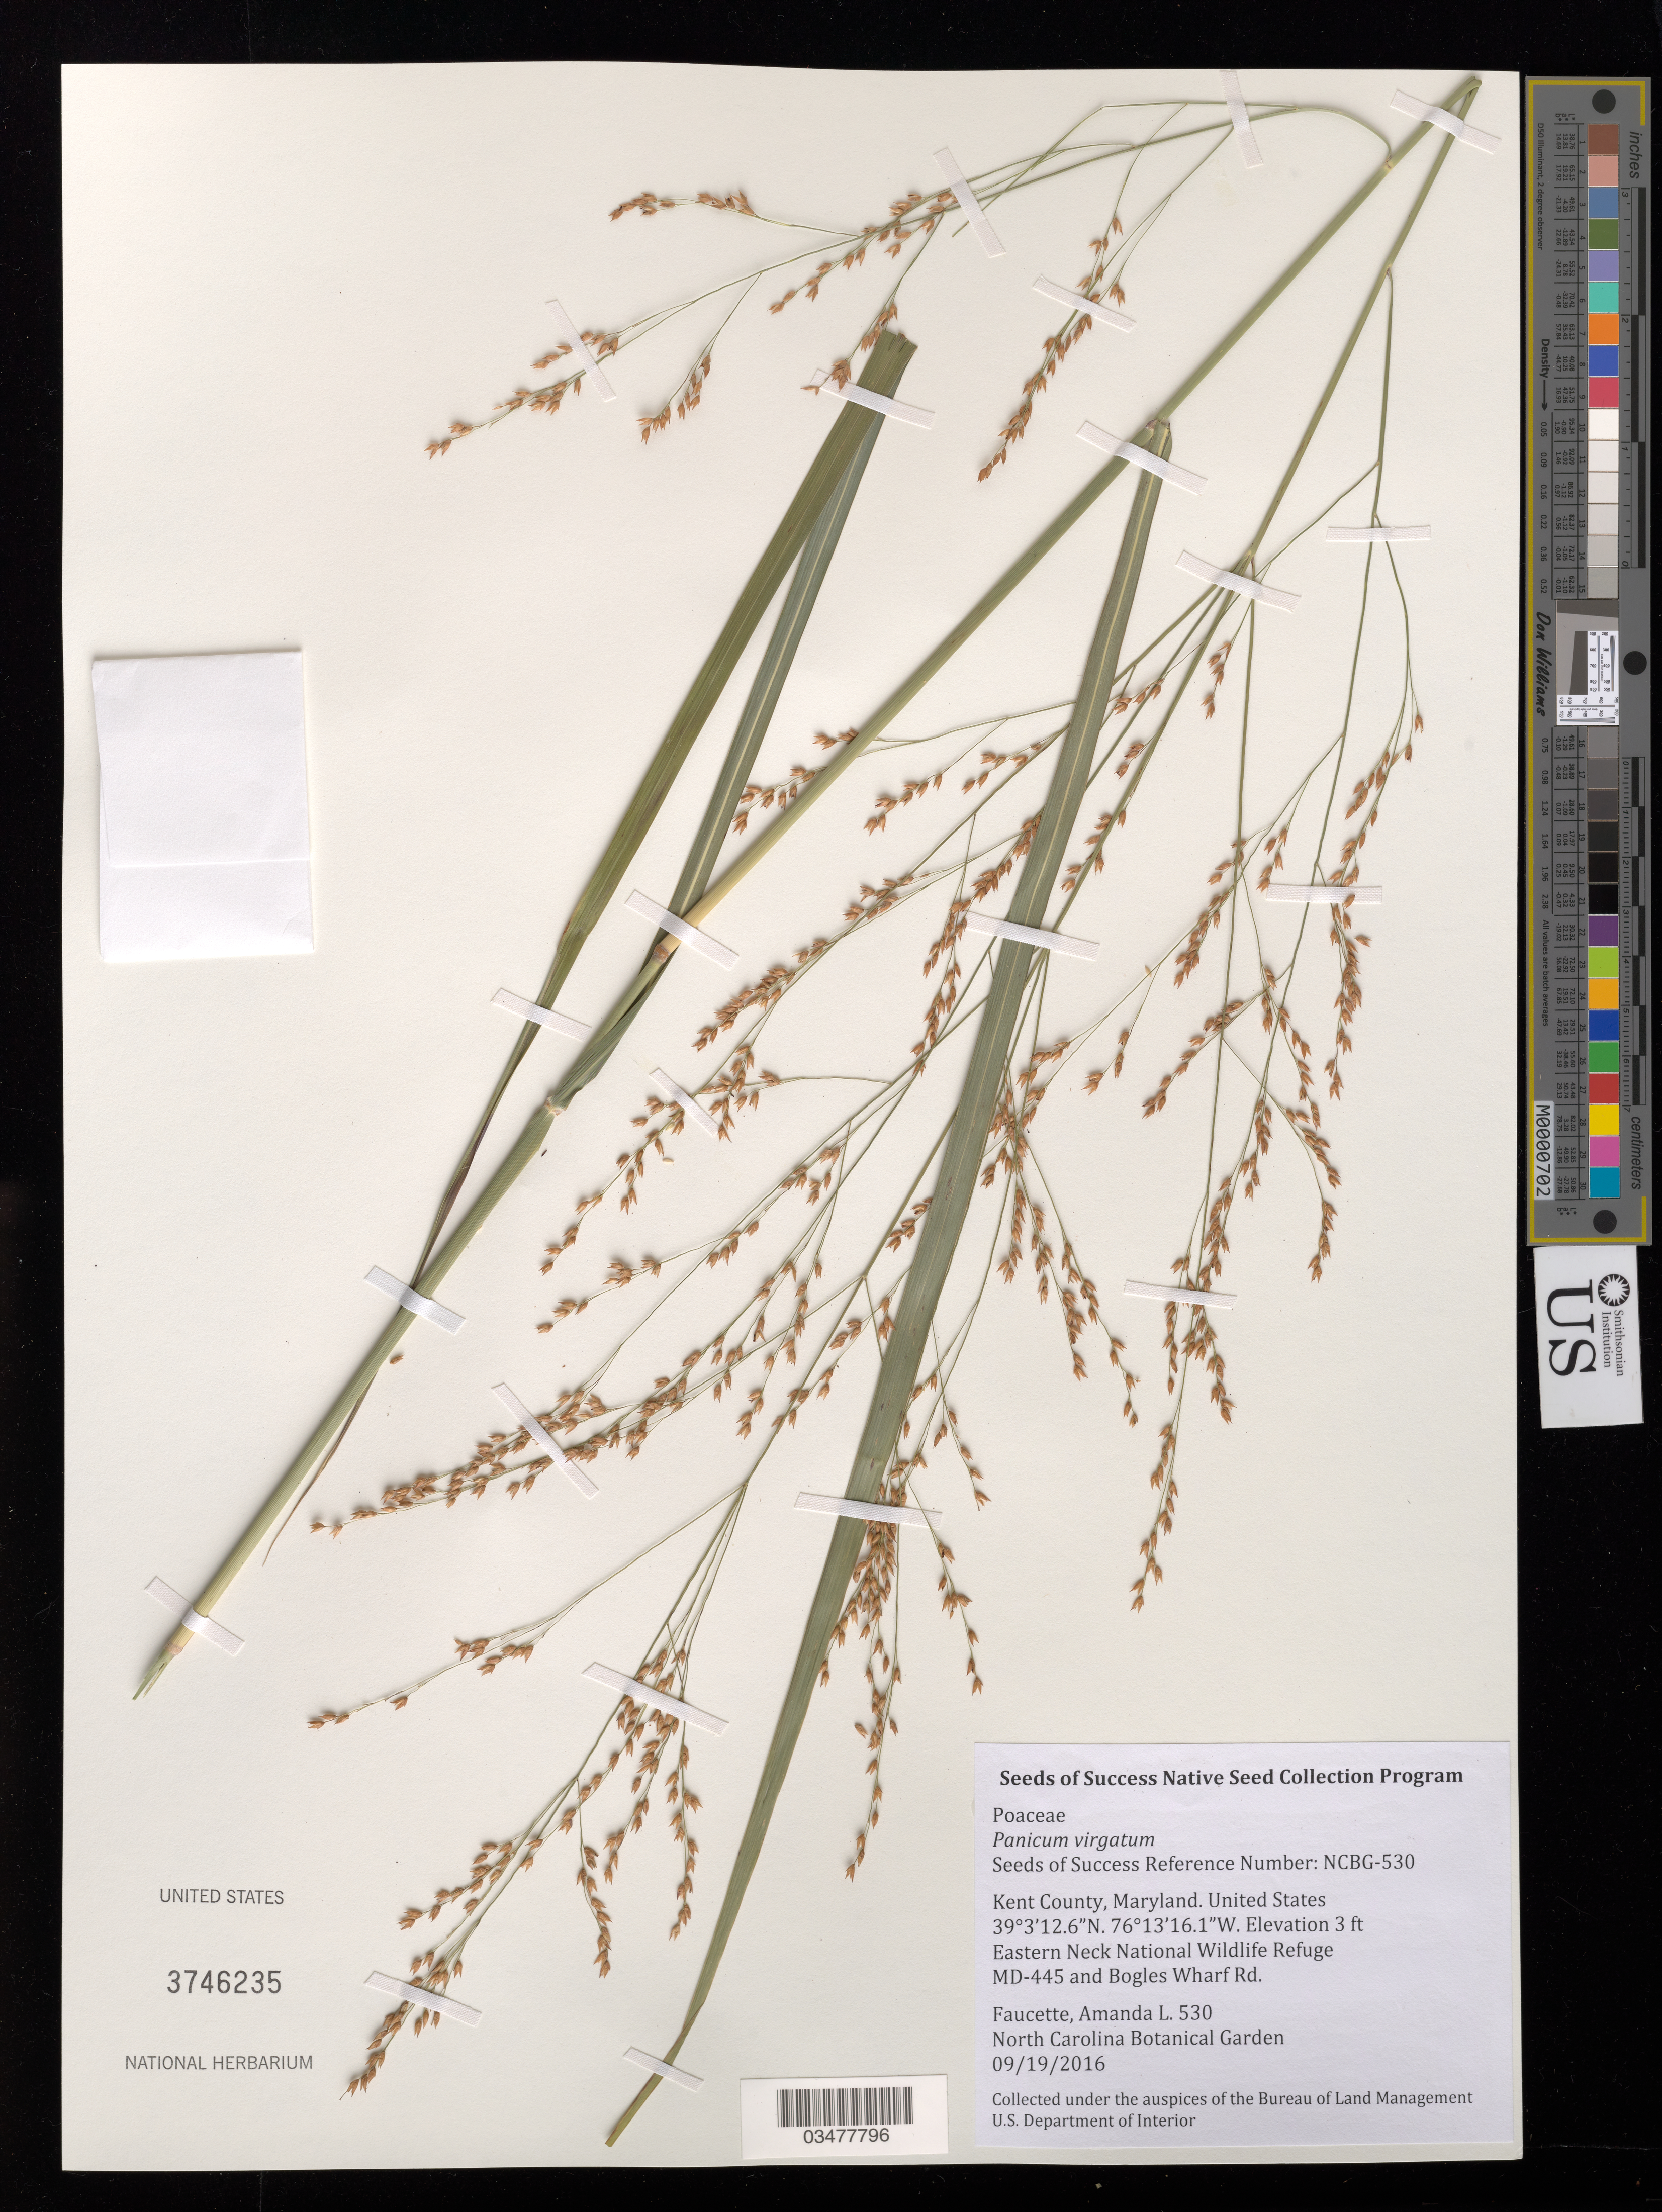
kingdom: Plantae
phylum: Tracheophyta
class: Liliopsida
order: Poales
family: Poaceae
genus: Panicum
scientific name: Panicum virgatum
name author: L.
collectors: A. Faucette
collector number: NCBG-530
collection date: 2016-09-19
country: United States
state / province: Maryland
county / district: Kent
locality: Eastern Neck National Wildlife Refuge, MD-445 and Bogles Wharf Rd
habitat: Eastern tidal salt shrub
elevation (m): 1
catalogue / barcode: US 3746235